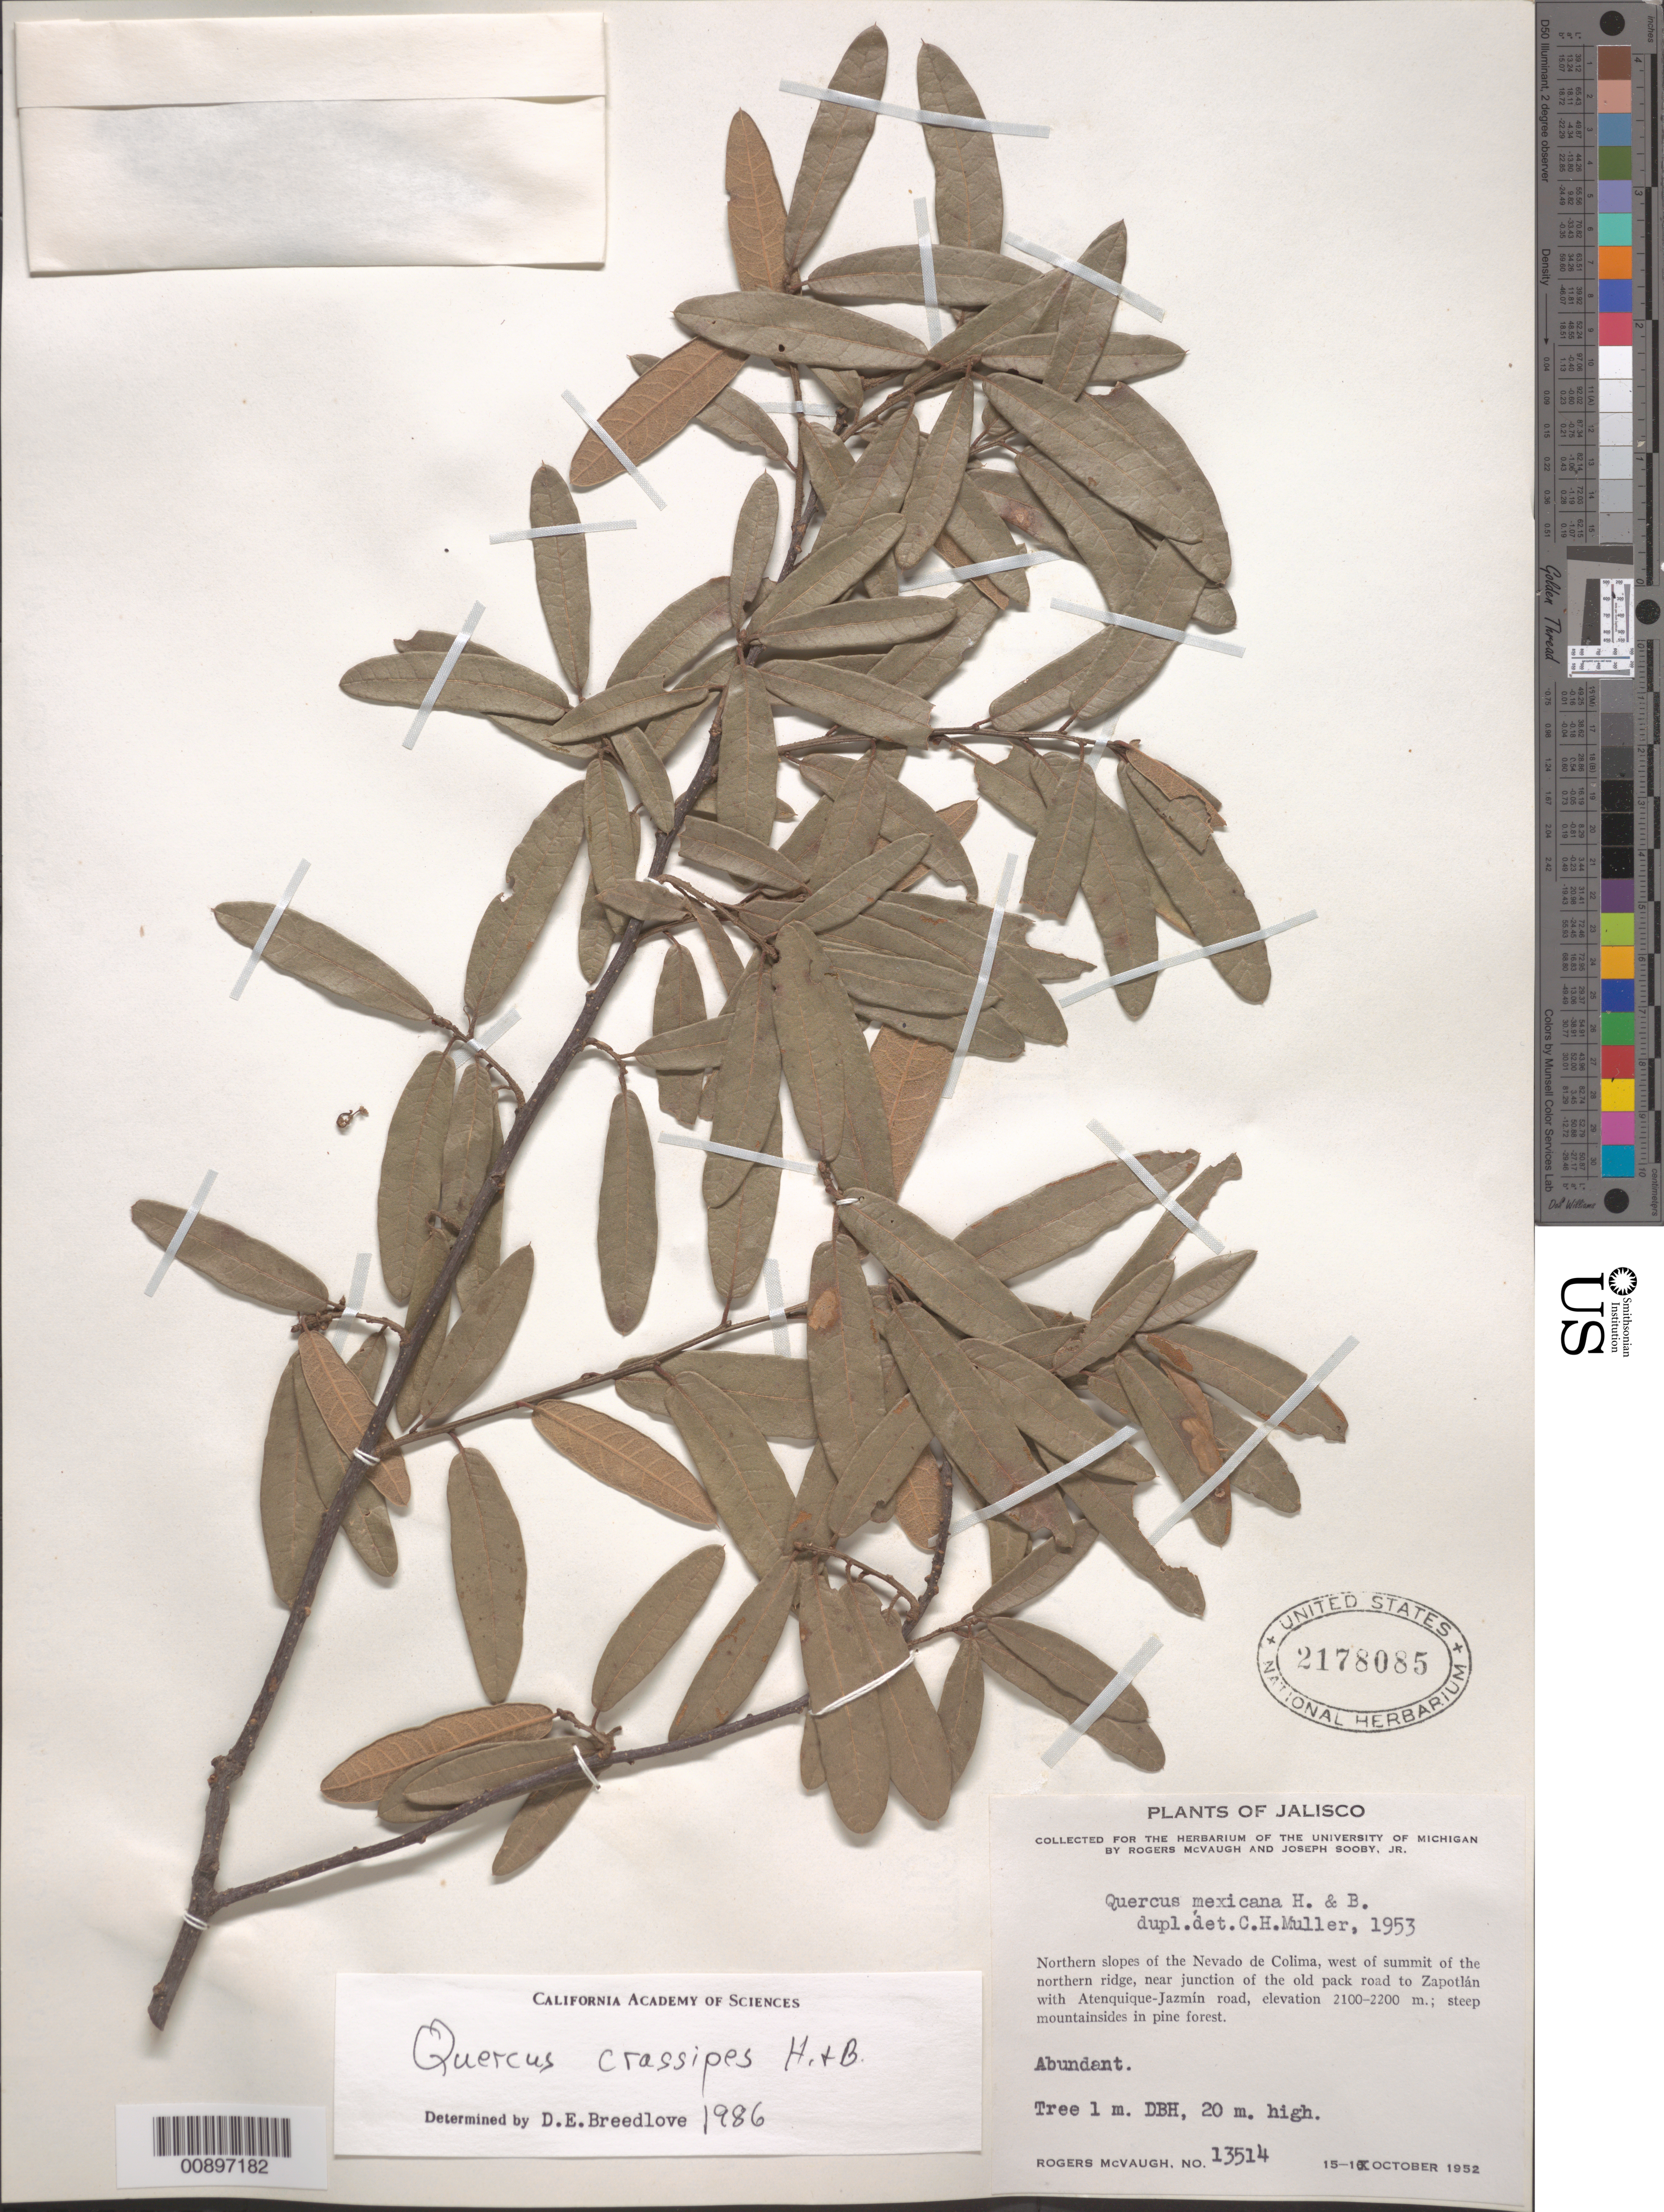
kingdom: Plantae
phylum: Tracheophyta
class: Magnoliopsida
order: Fagales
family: Fagaceae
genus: Quercus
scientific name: Quercus crassipes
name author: Humb. & Bonpl.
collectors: R. McVaugh & J. Sooby Jr.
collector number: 13514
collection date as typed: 15 Oct 1952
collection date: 1952-10-15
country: Mexico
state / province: Jalisco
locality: Northern slopes of the Nevado de Colima, west of summit of the northern ridge, near junction of the old pack road to Zapotlán with Atenquique-Jazmín road.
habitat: Steep mountainsides in pine forest.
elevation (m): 2200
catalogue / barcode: US 2178085